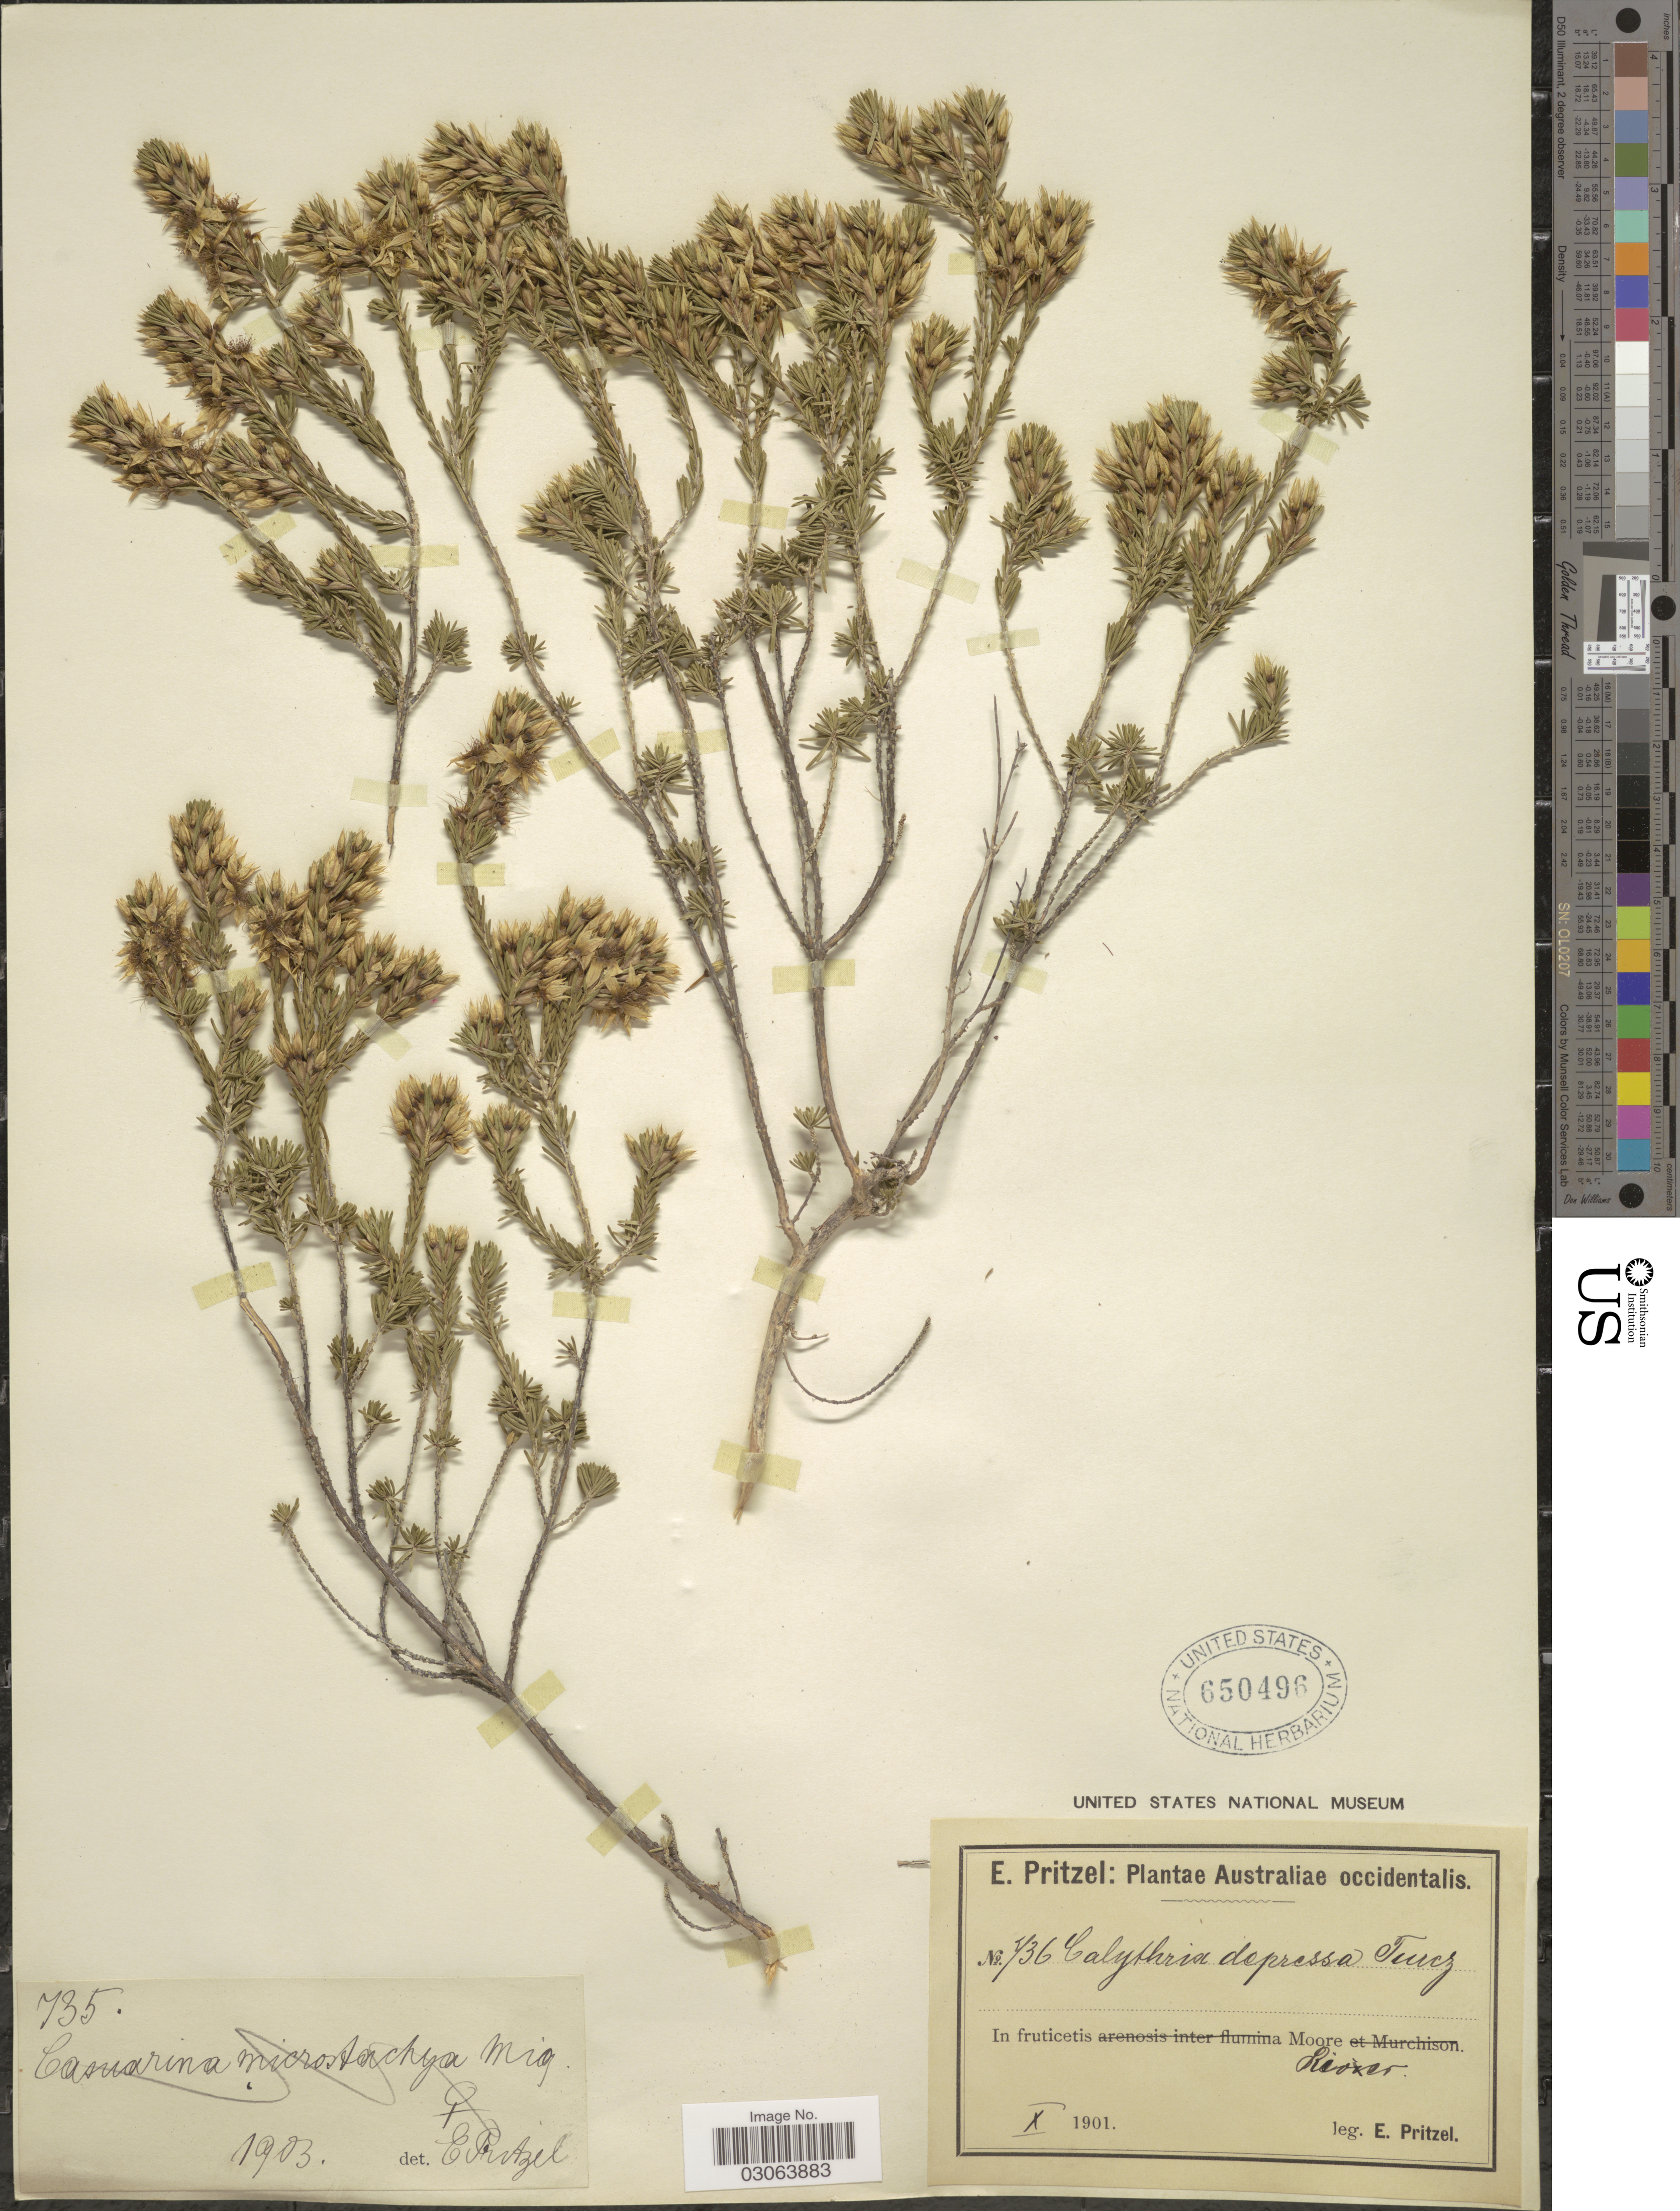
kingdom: Plantae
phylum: Tracheophyta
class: Magnoliopsida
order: Myrtales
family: Myrtaceae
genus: Calytrix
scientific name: Calytrix depressa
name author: (Turcz.) Benth.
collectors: E. G. Pritzel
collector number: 736*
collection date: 1901-10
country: Australia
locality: Australiae occidentalis, In fruticetis Moore River.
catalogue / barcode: US 650496